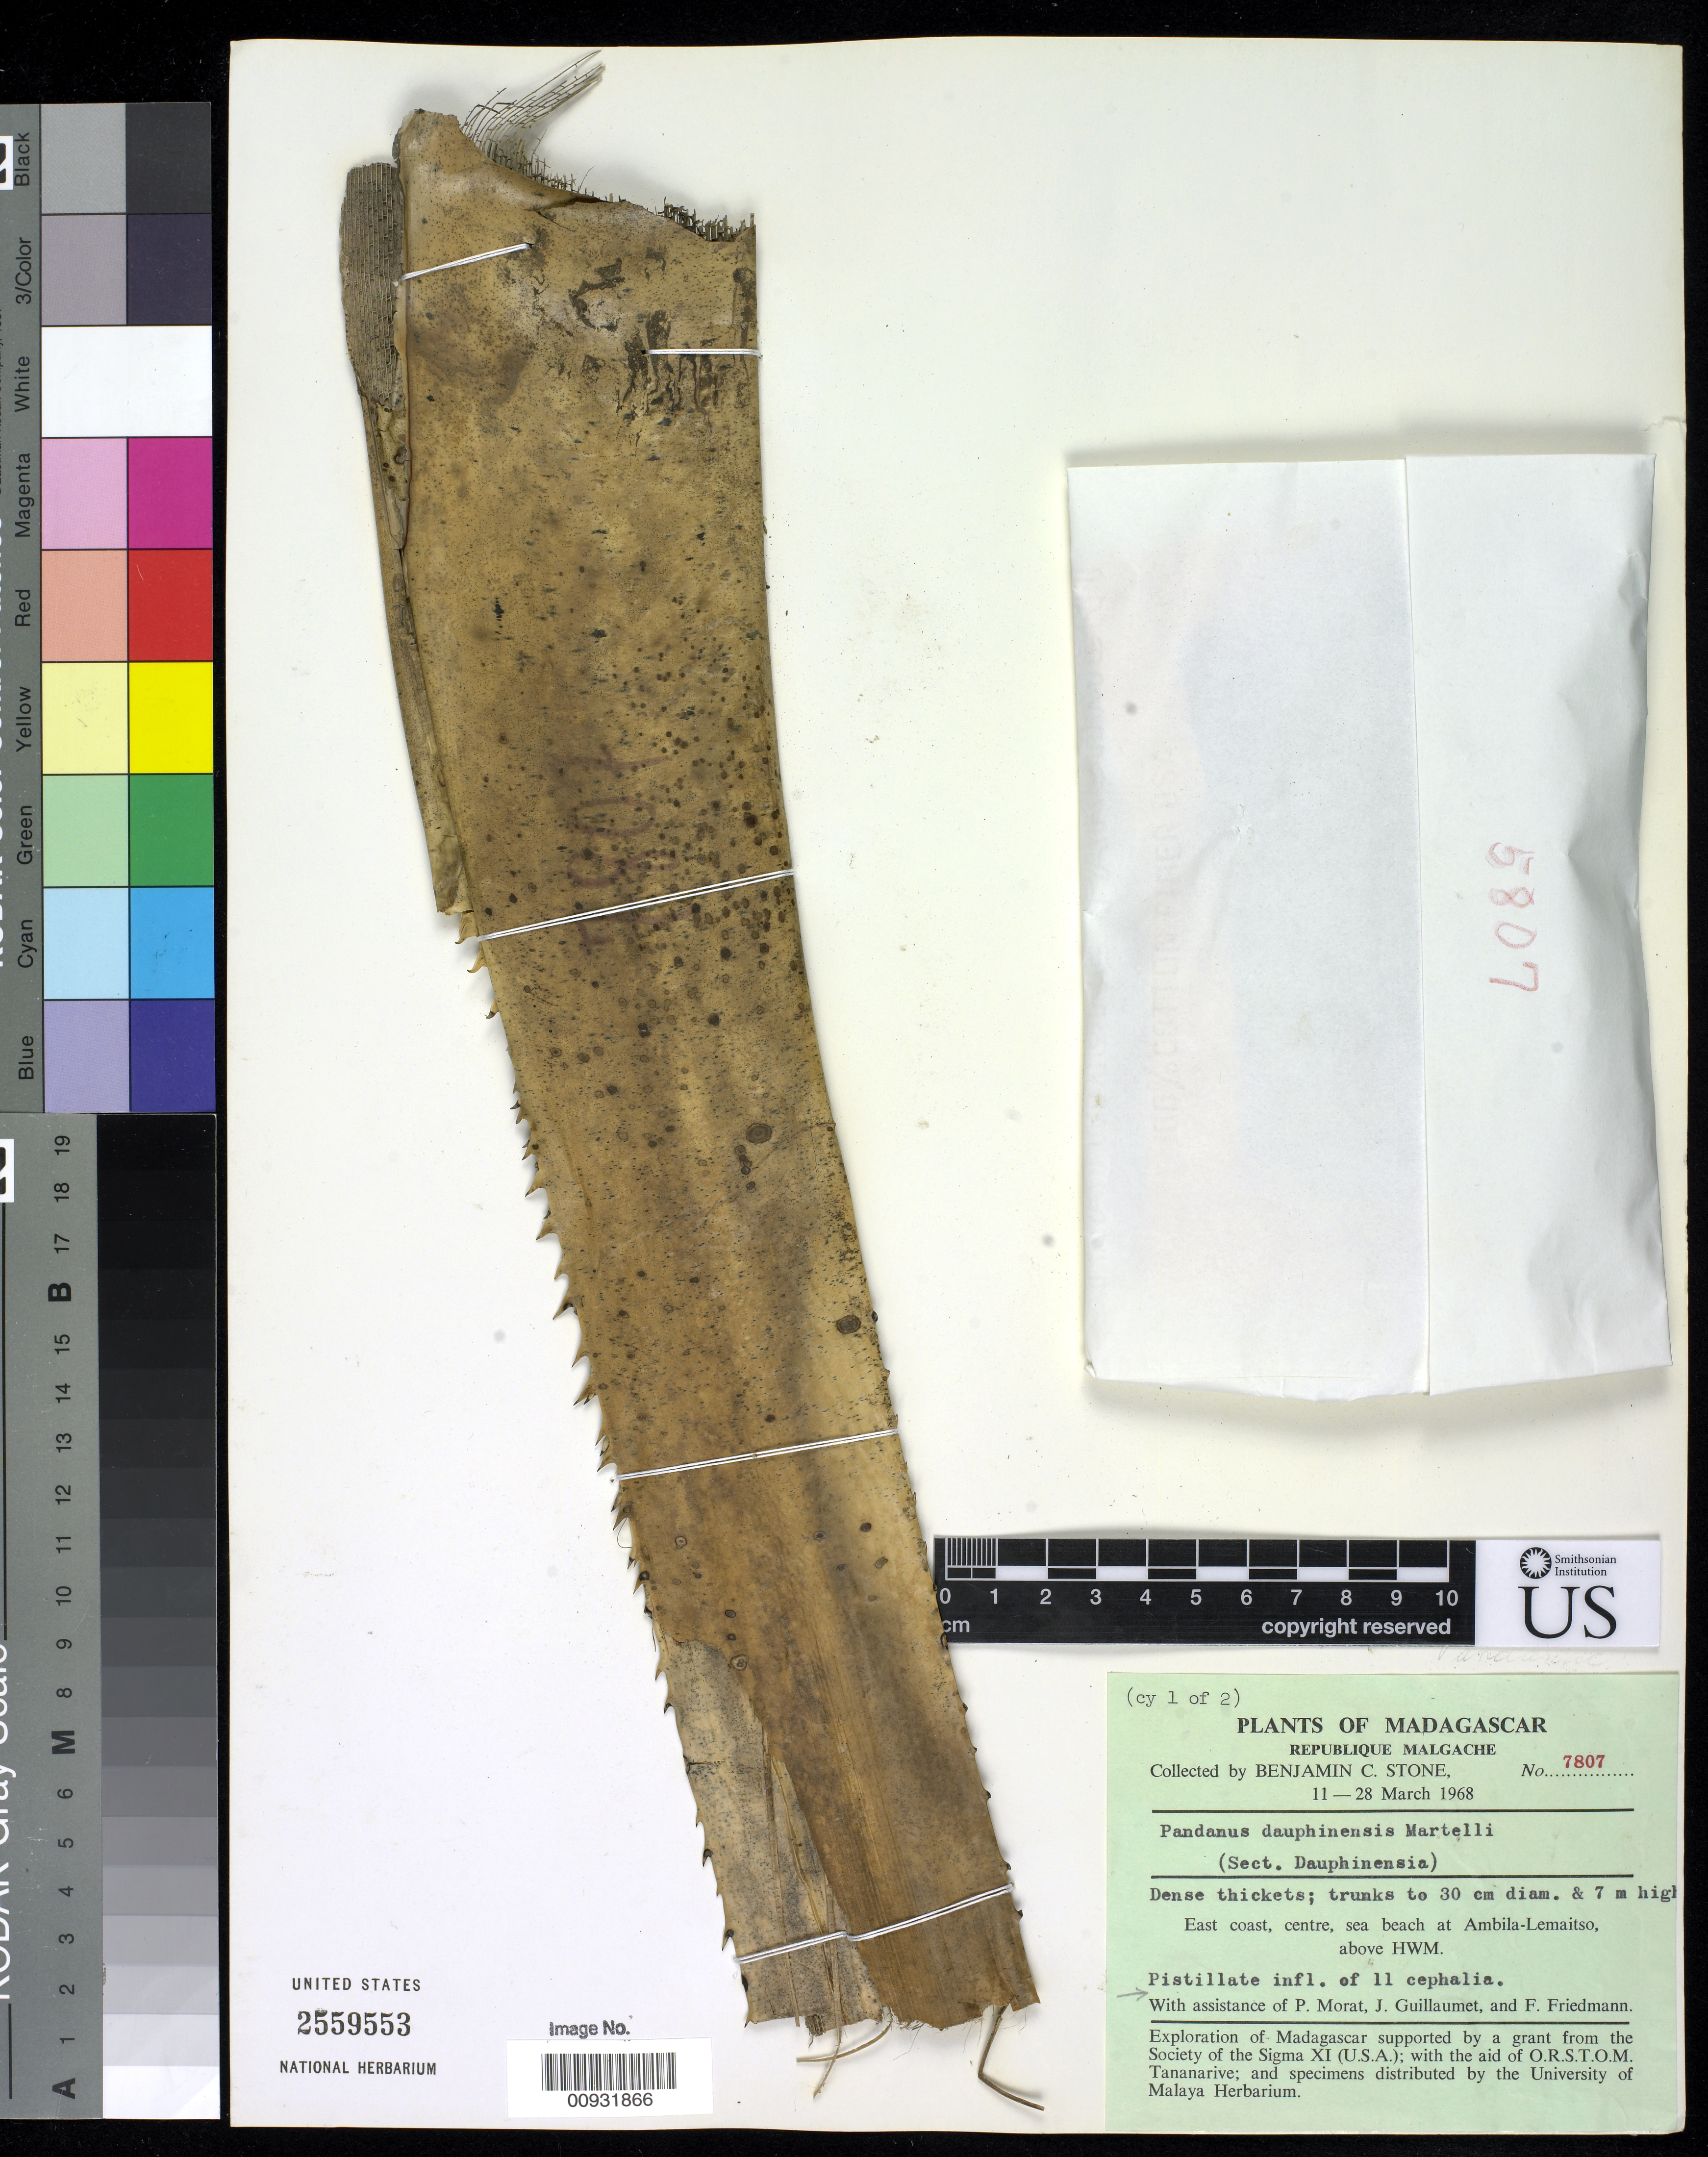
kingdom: Plantae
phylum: Tracheophyta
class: Liliopsida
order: Pandanales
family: Pandanaceae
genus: Pandanus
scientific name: Pandanus dauphinensis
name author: Martelli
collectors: B. C. Stone, P. Morat, J. Guillaumet & E. Friedmann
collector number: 7807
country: Madagascar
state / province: Atsinanana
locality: E coast, Centre, sea beach at Ambila-Lemaitso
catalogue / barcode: US 2559553